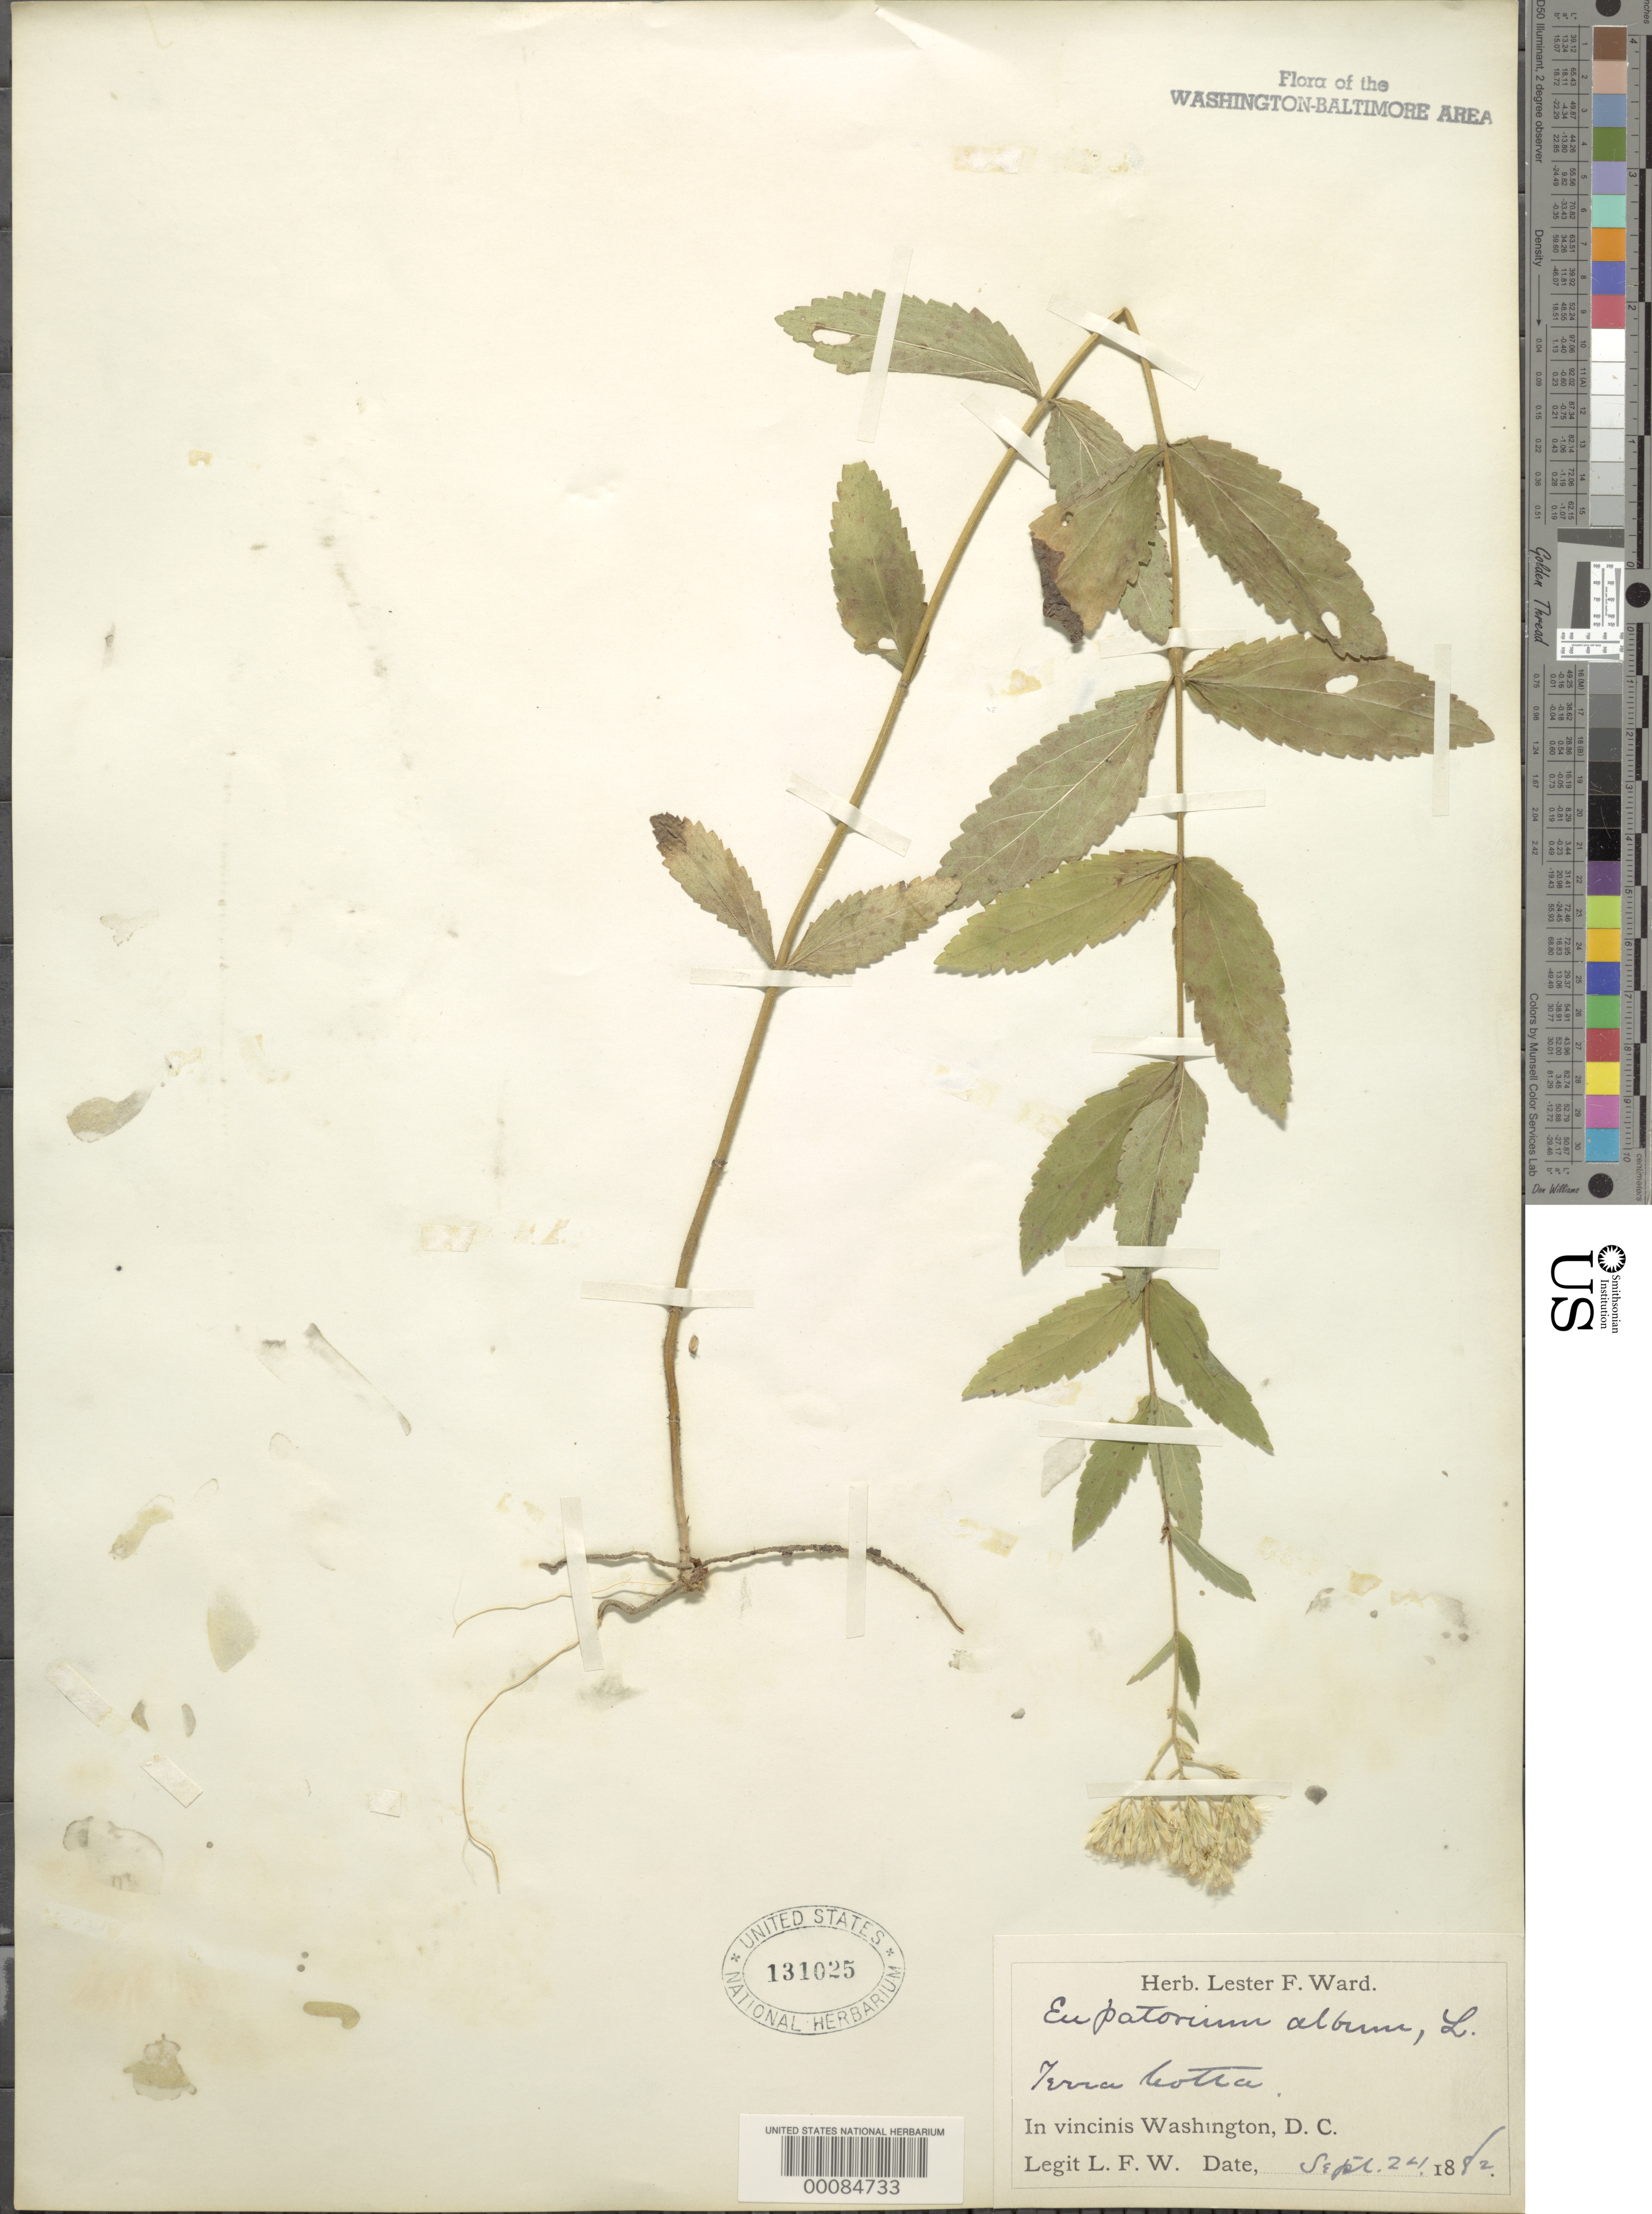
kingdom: Plantae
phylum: Tracheophyta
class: Magnoliopsida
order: Asterales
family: Asteraceae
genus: Eupatorium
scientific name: Eupatorium album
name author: L.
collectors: L. F. Ward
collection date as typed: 24 Sep 1882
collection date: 1882-09-24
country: United States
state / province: District of Columbia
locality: Terra Cotta Swamp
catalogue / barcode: US 131025